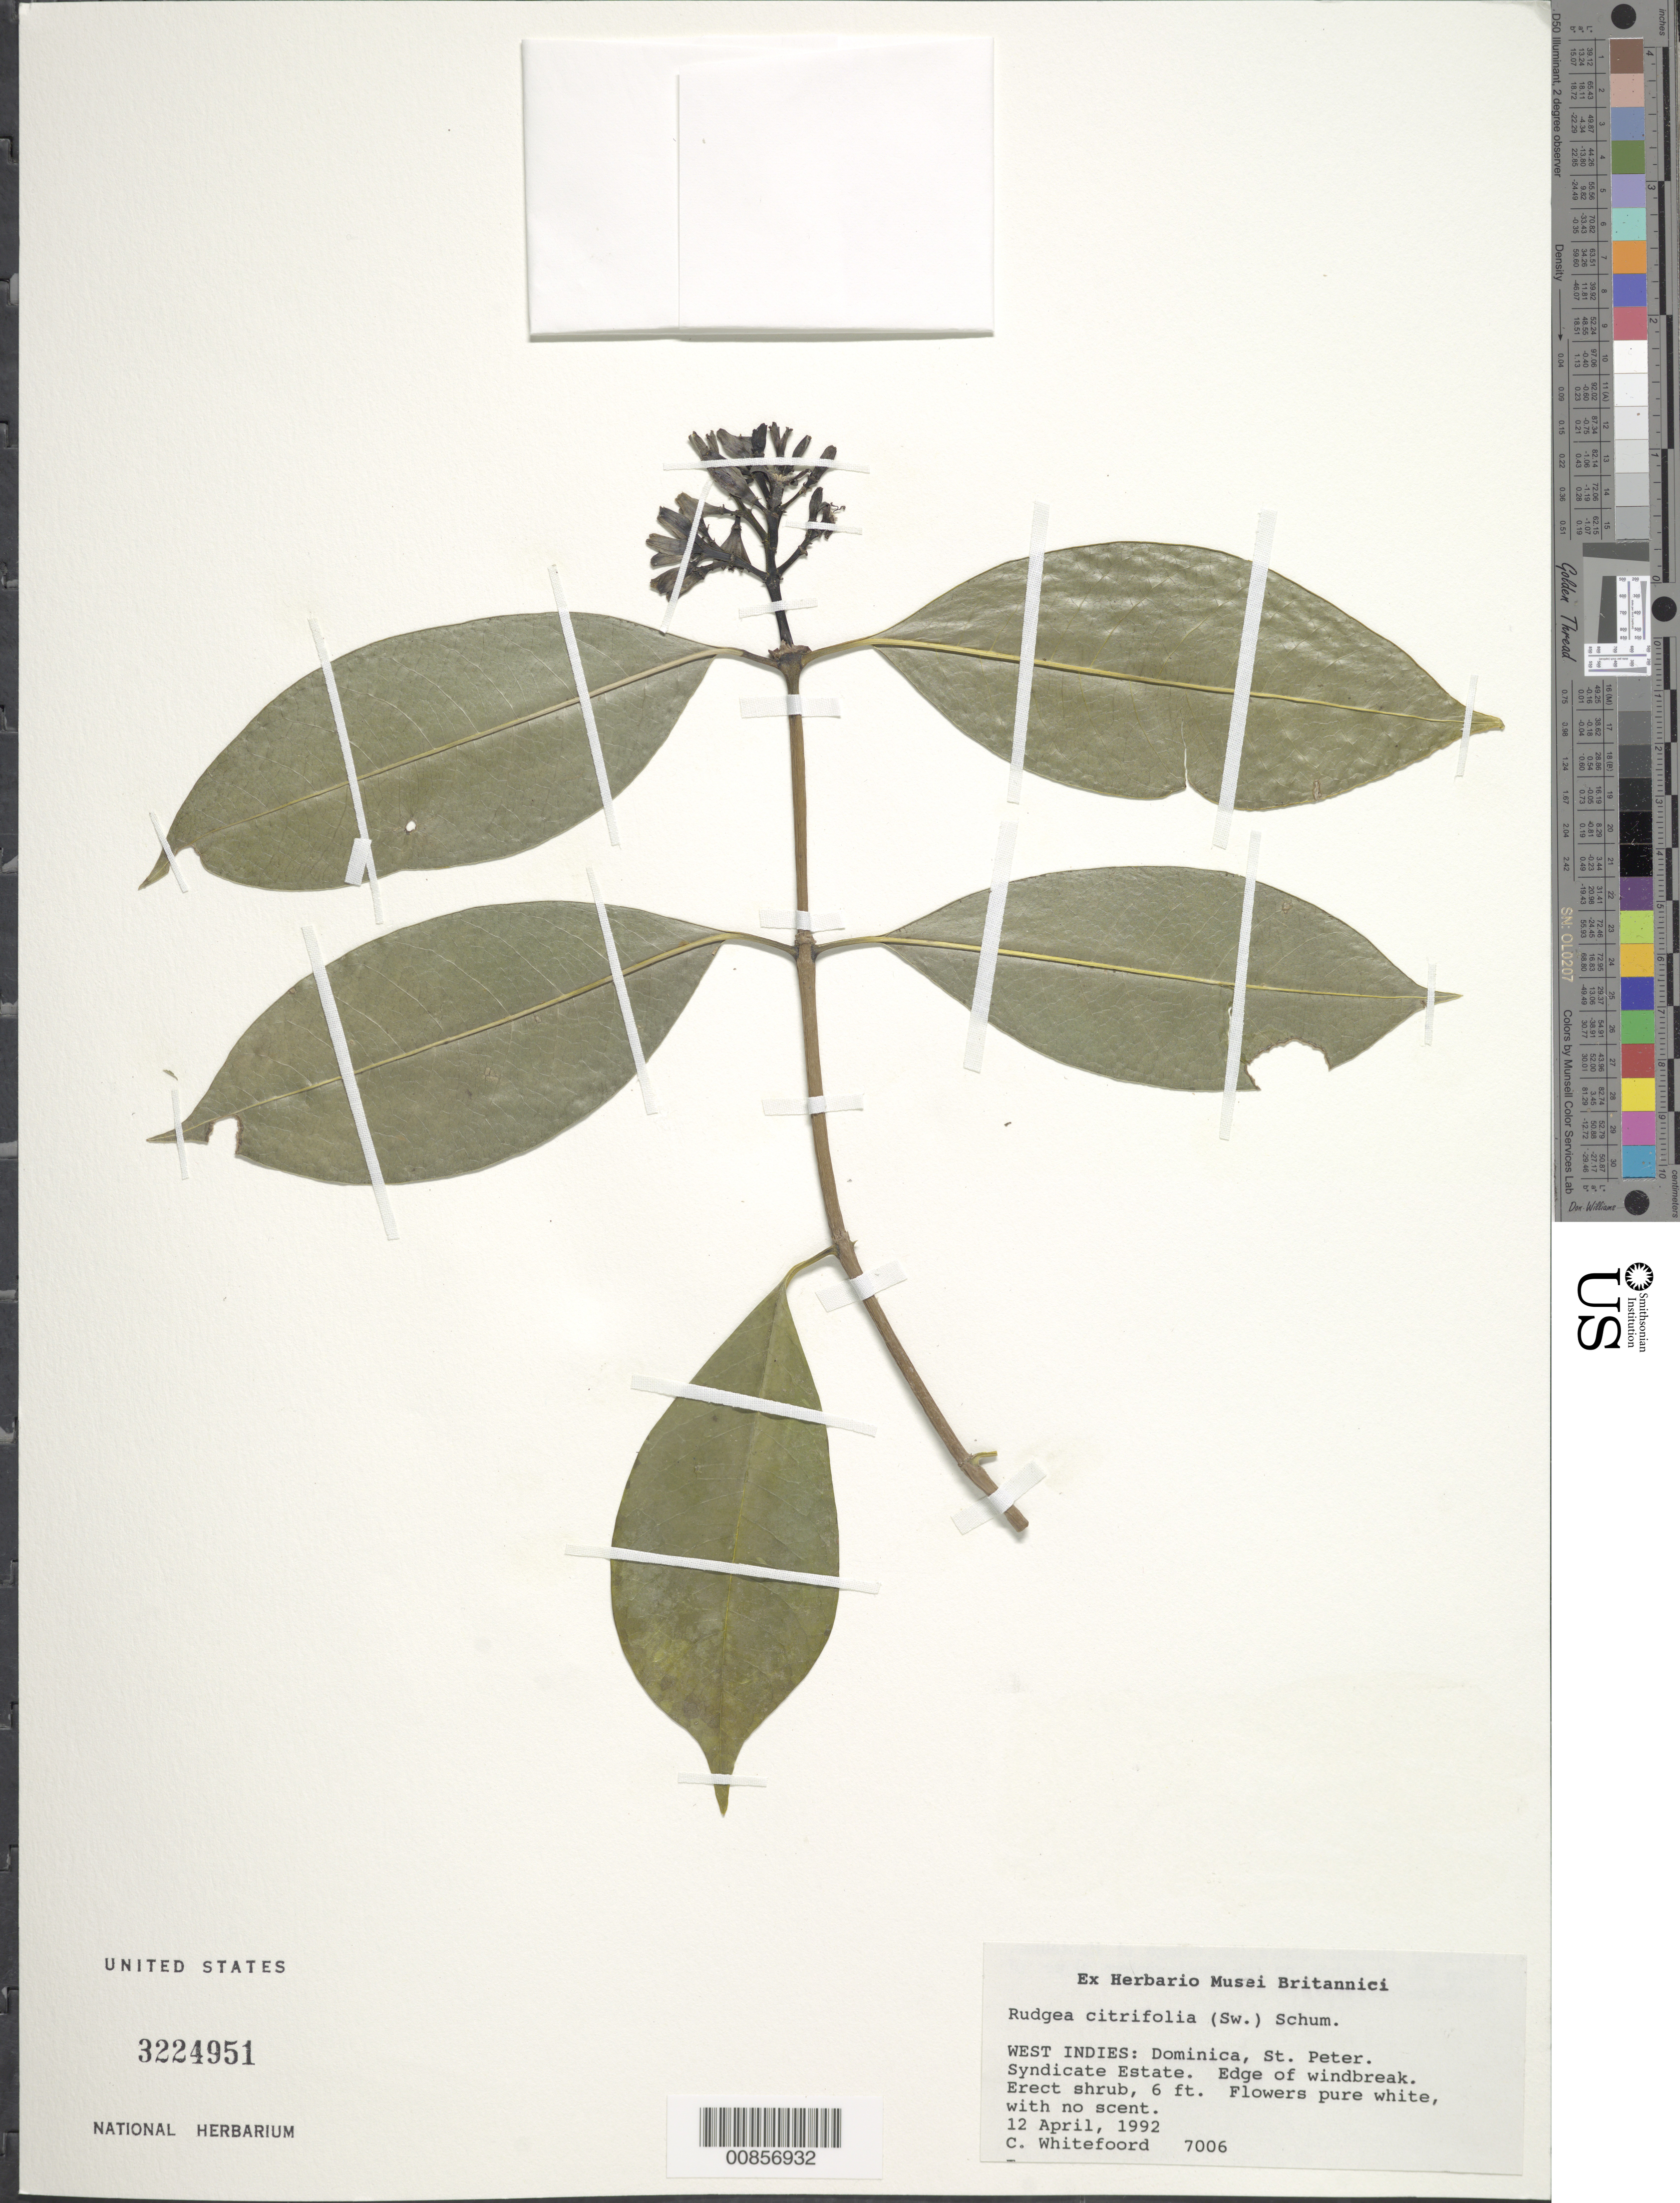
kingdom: Plantae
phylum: Tracheophyta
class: Magnoliopsida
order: Gentianales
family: Rubiaceae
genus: Rudgea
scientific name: Rudgea citrifolia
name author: (Sw.) K. Schum.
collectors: C. Whitefoord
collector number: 7006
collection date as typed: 12 Apr 1992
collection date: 1992-04-12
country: Dominica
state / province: St. Peter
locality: Syndicate Estate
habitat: Edge of windbreak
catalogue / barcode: US 3224951